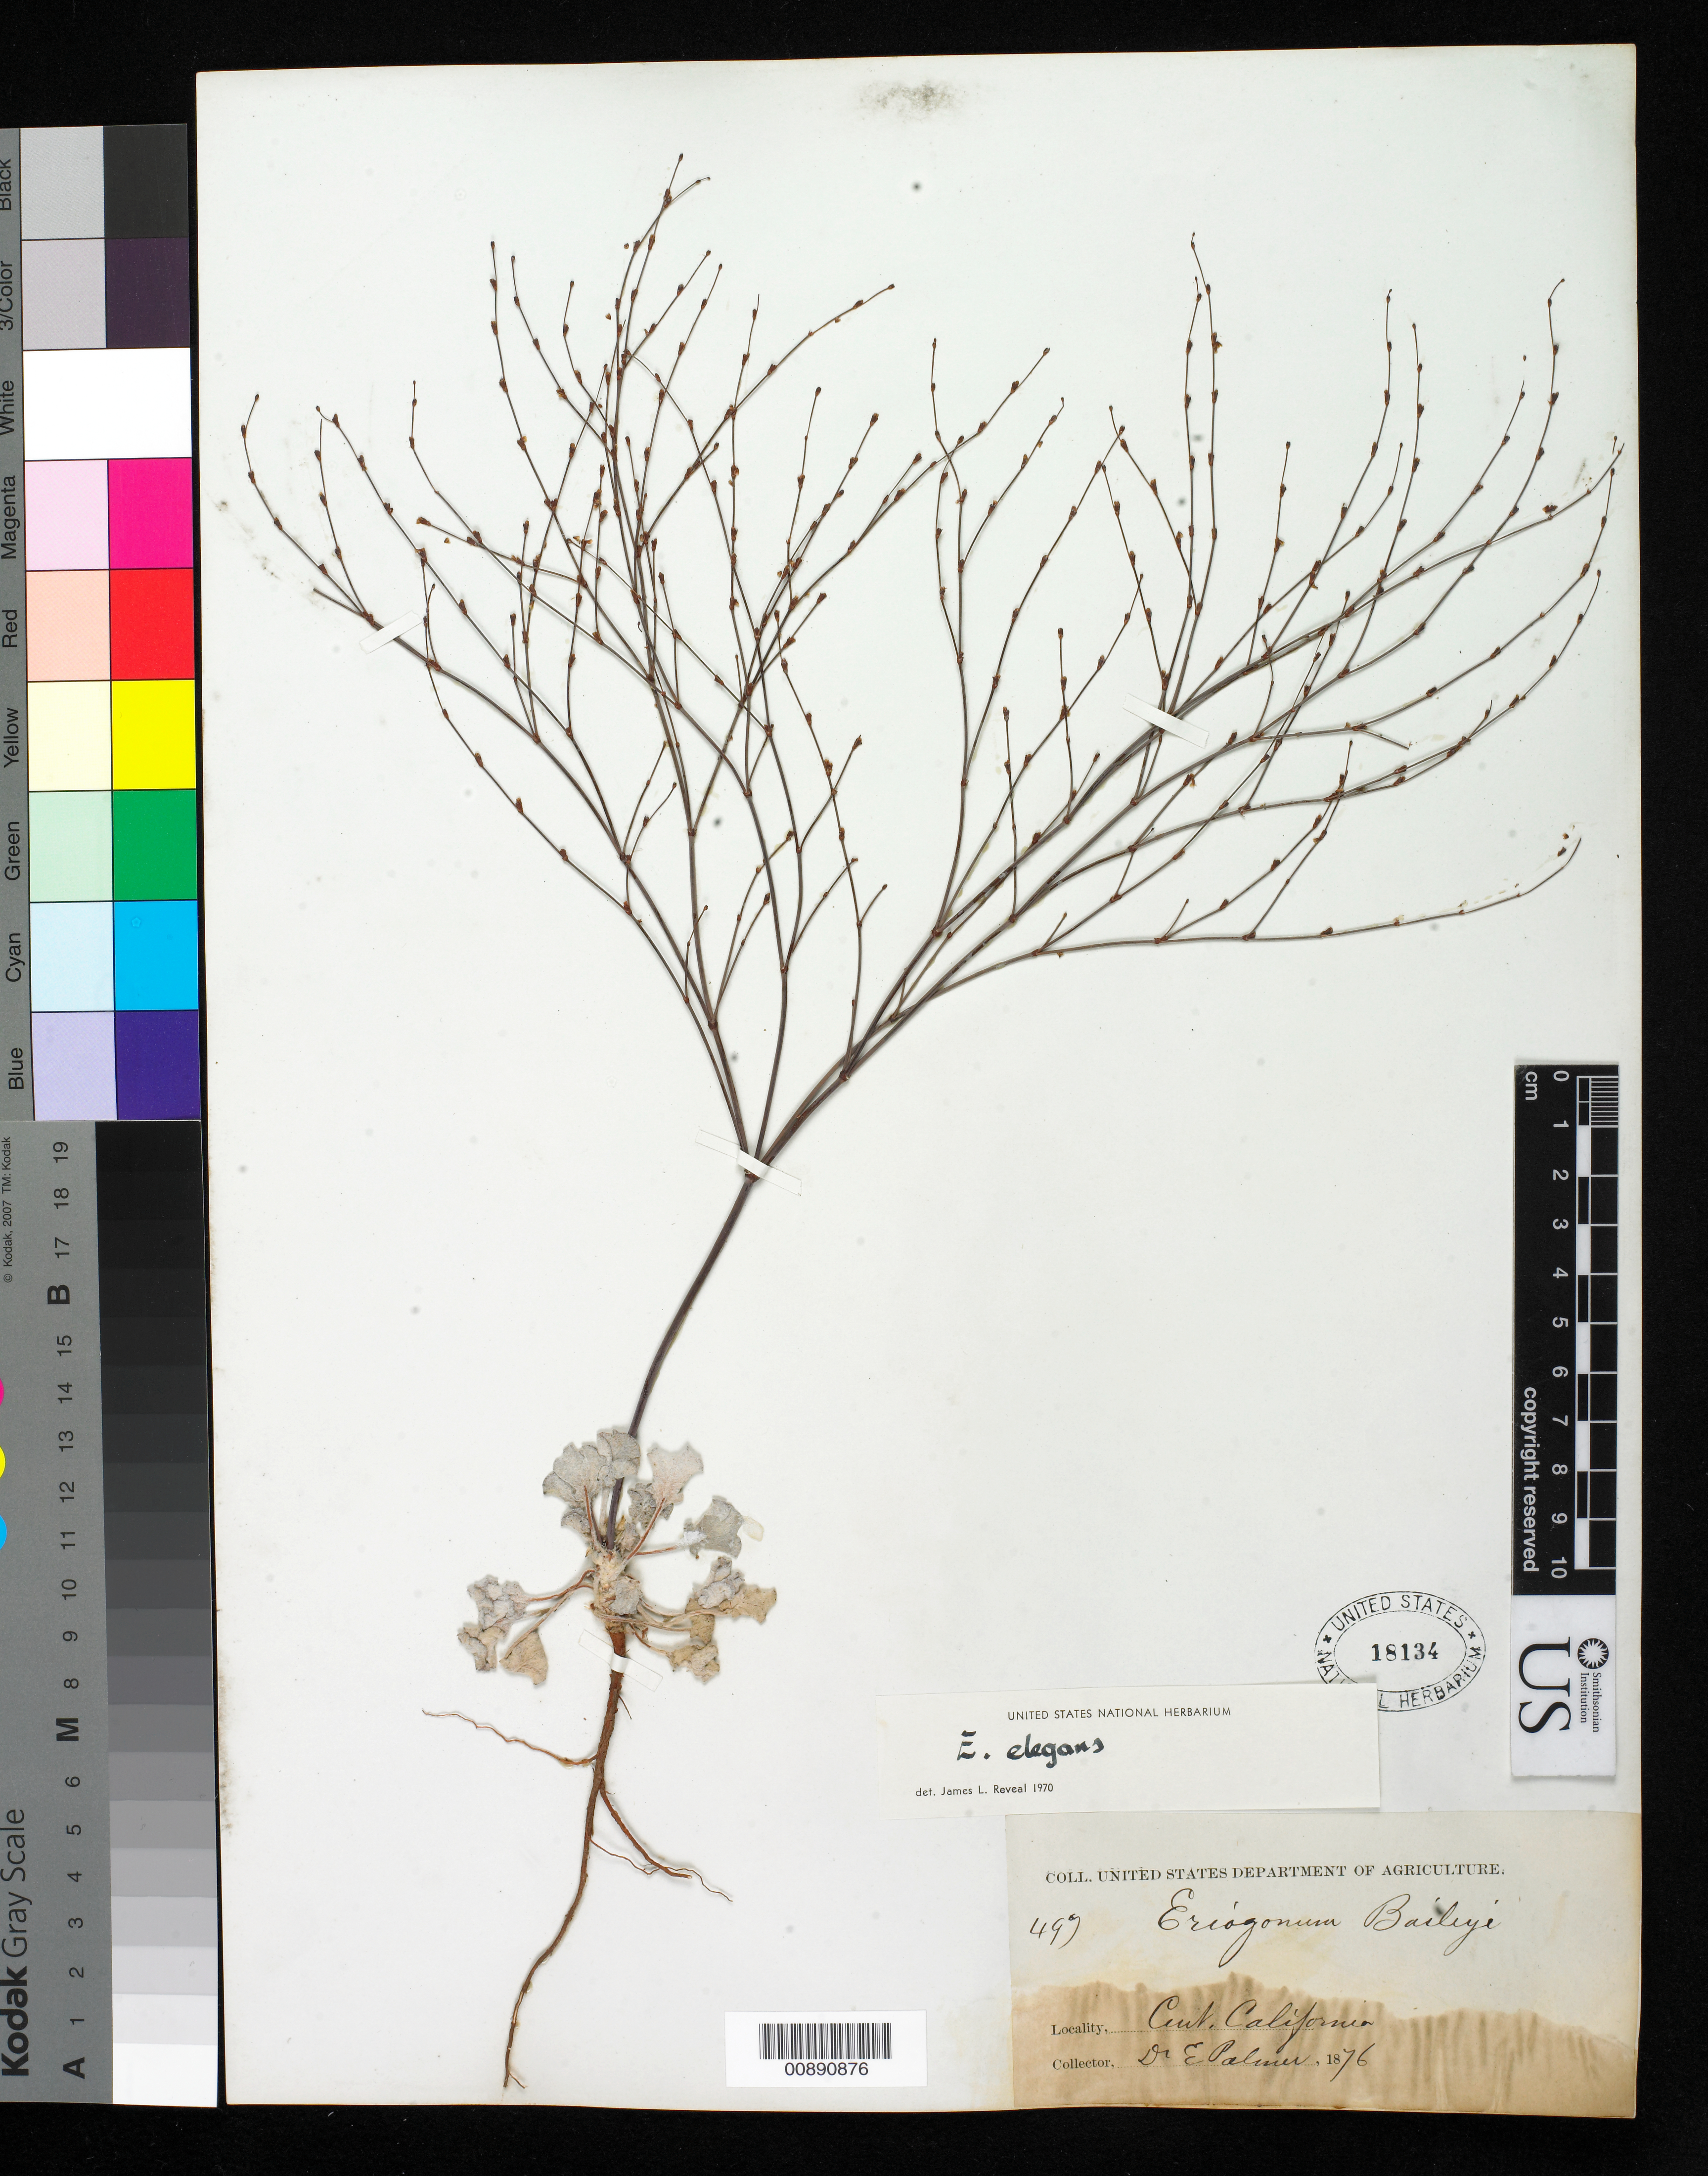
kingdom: Plantae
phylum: Tracheophyta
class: Magnoliopsida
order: Caryophyllales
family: Polygonaceae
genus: Eriogonum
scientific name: Eriogonum elegans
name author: Greene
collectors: E. Palmer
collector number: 497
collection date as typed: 1876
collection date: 1876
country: United States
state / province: California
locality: Central California.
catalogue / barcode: US 18134